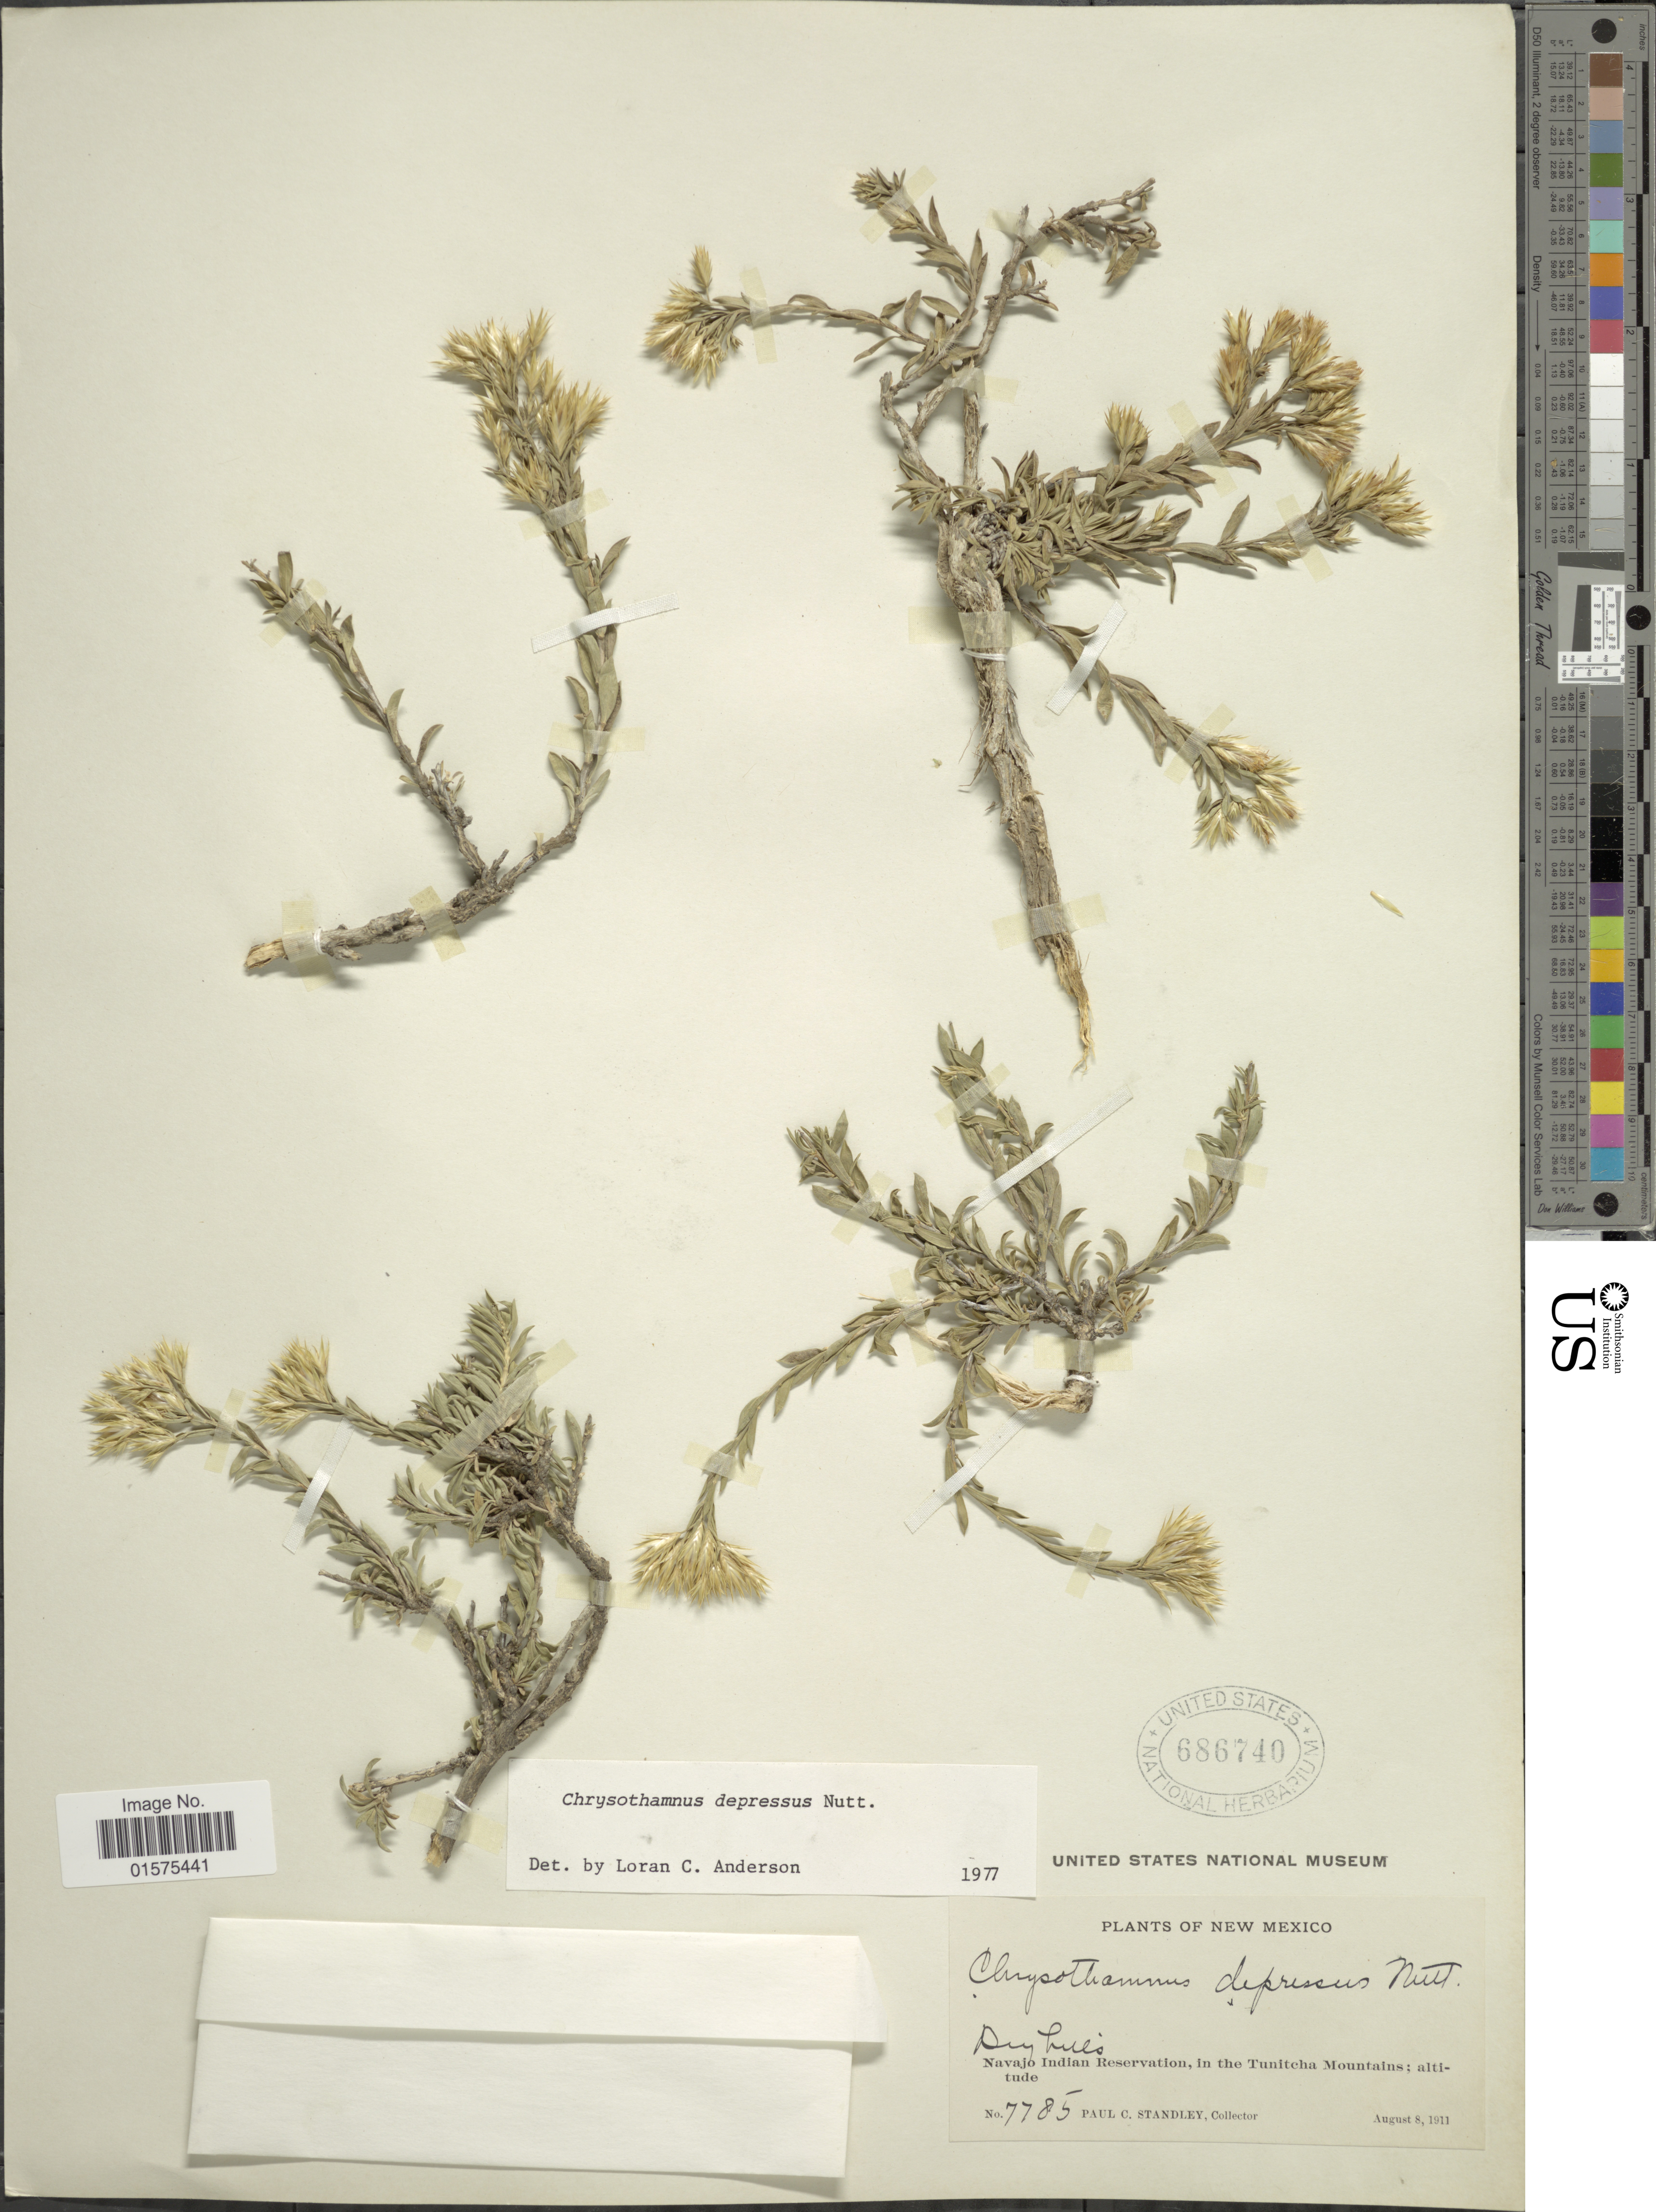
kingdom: Plantae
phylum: Tracheophyta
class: Magnoliopsida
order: Asterales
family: Asteraceae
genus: Chrysothamnus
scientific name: Chrysothamnus depressus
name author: Nutt.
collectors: P. C. Standley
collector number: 7785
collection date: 1911-08-08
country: United States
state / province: New Mexico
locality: Navajo Indian Reservation, in the Tunitcha Mountains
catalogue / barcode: US 686740